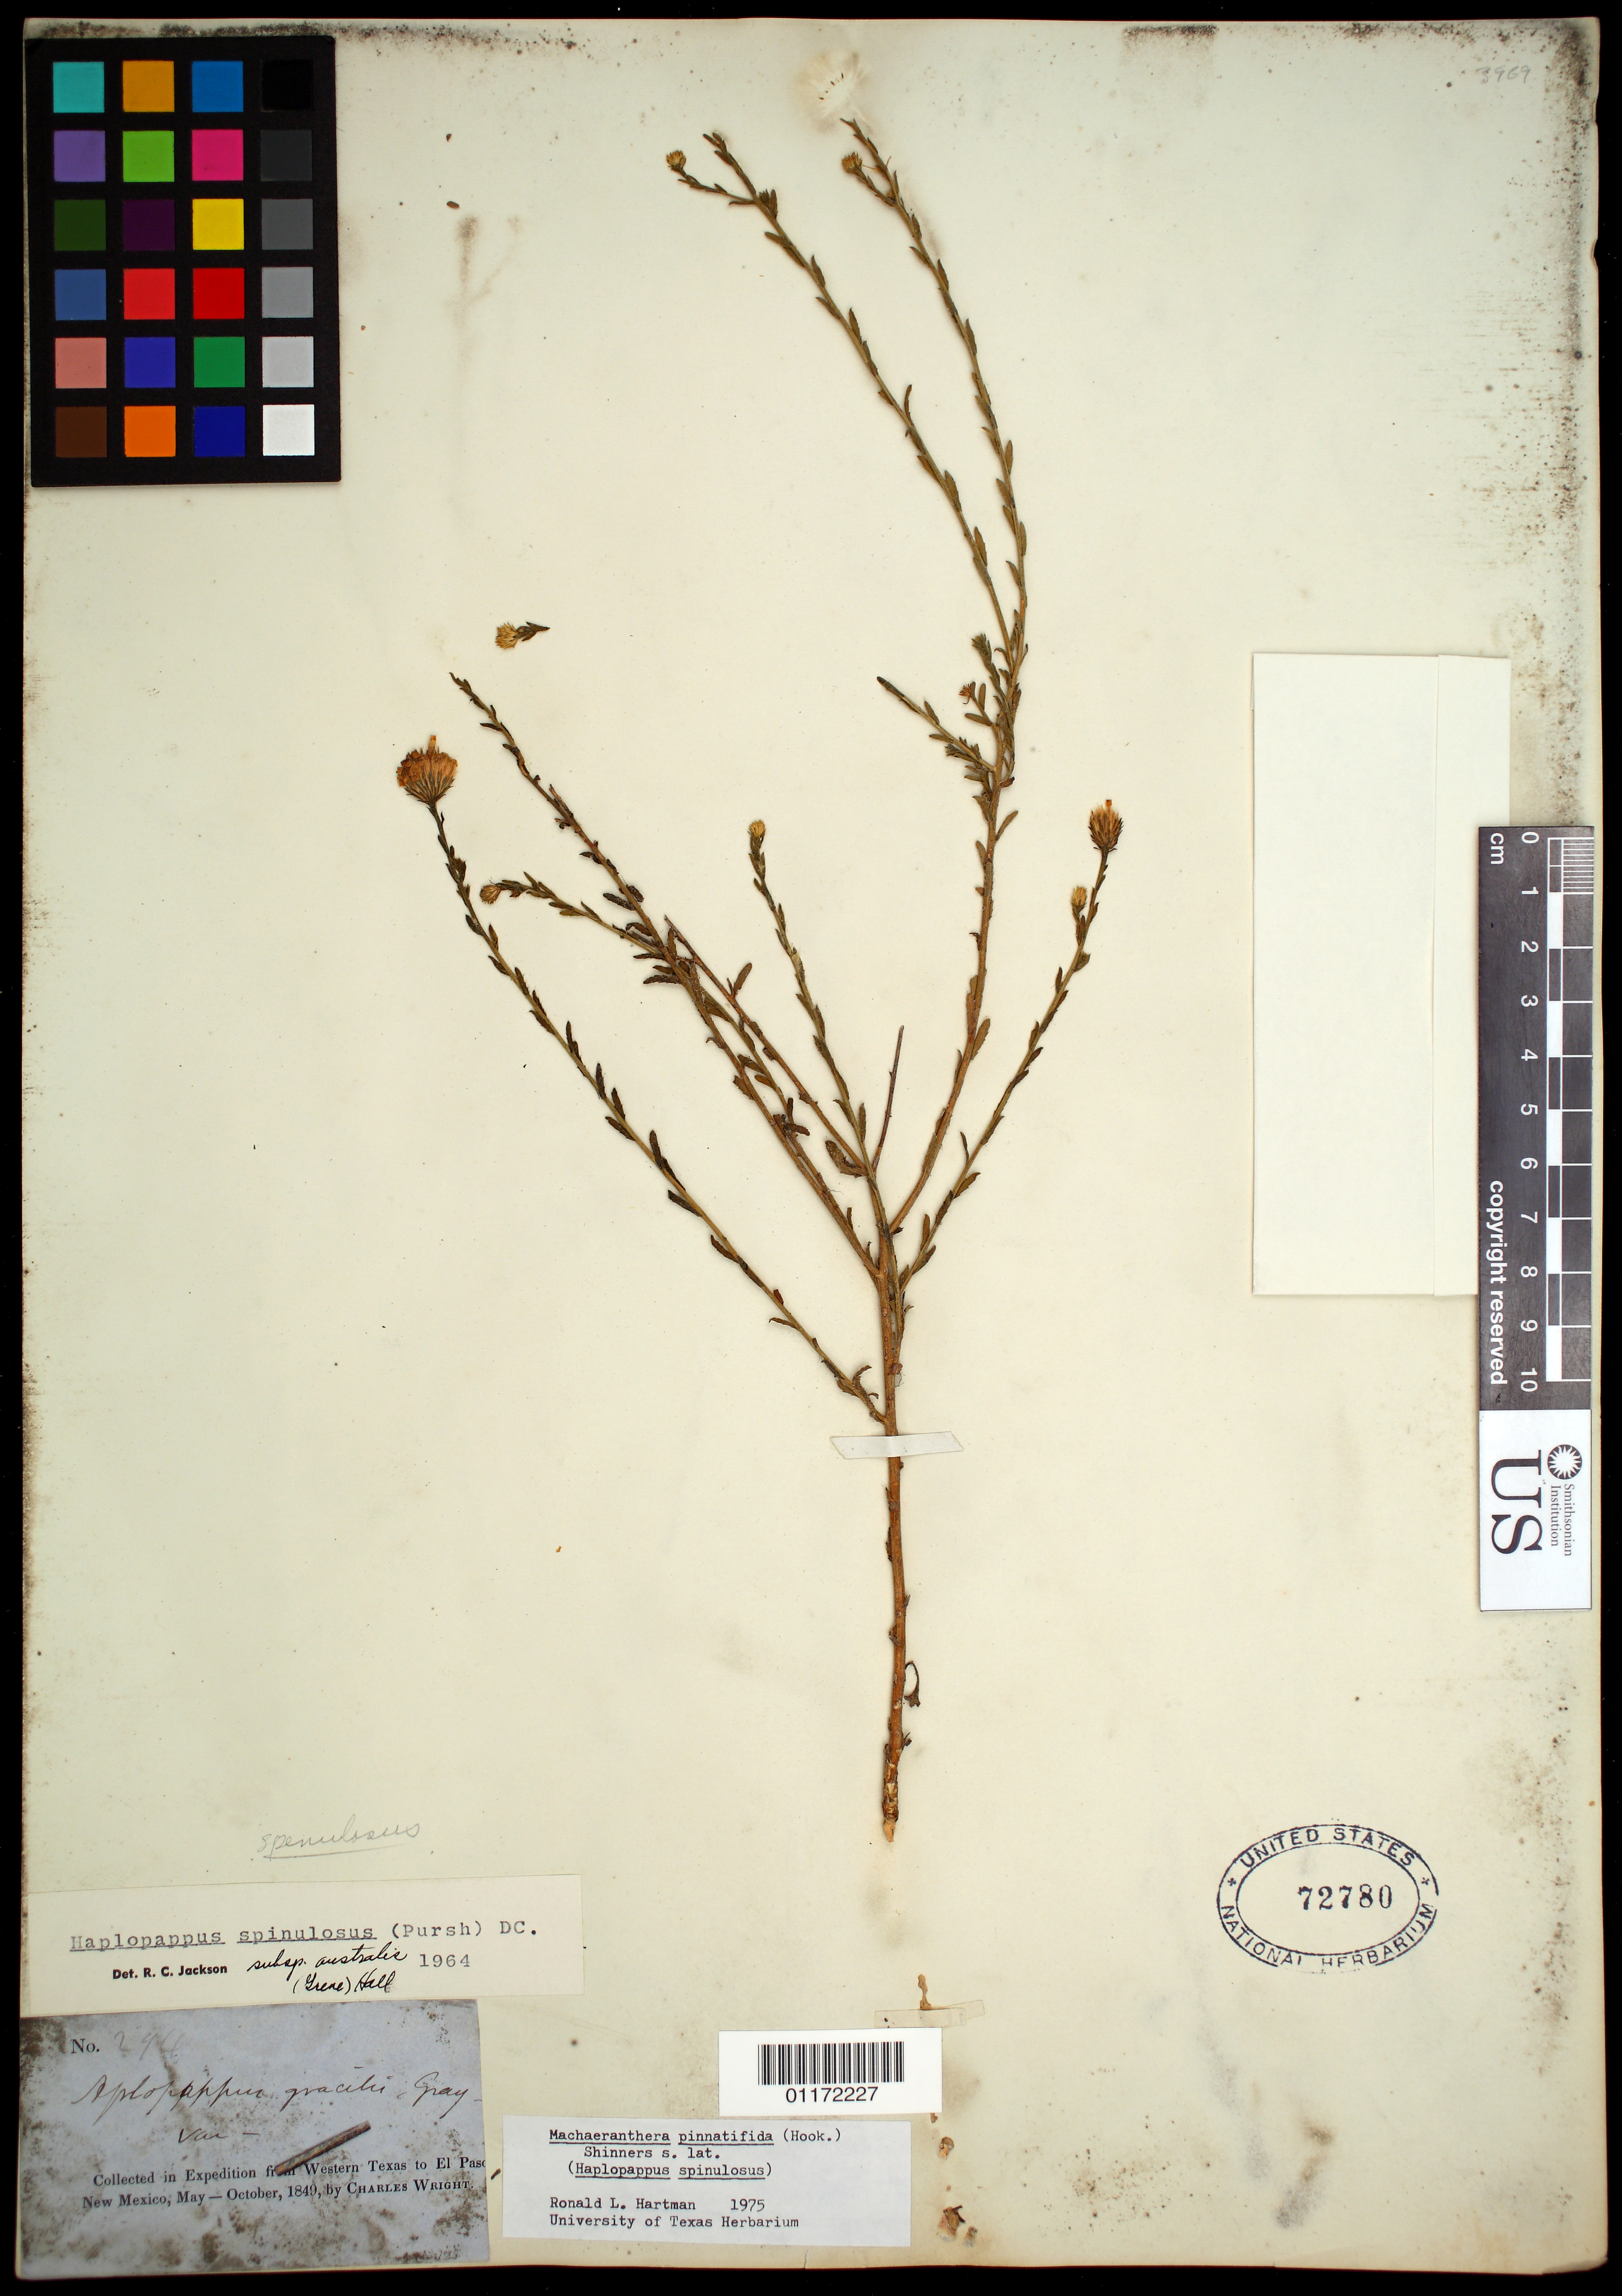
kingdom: Plantae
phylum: Tracheophyta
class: Magnoliopsida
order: Asterales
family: Asteraceae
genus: Machaeranthera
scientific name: Machaeranthera pinnatifida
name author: (Hook.) Shinners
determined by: Hartman, R. L.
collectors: C. Wright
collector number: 294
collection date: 1849-05/1849-10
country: United States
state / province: New Mexico / Texas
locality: from Western Texas to El Paso, New Mexico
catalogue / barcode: US 72780